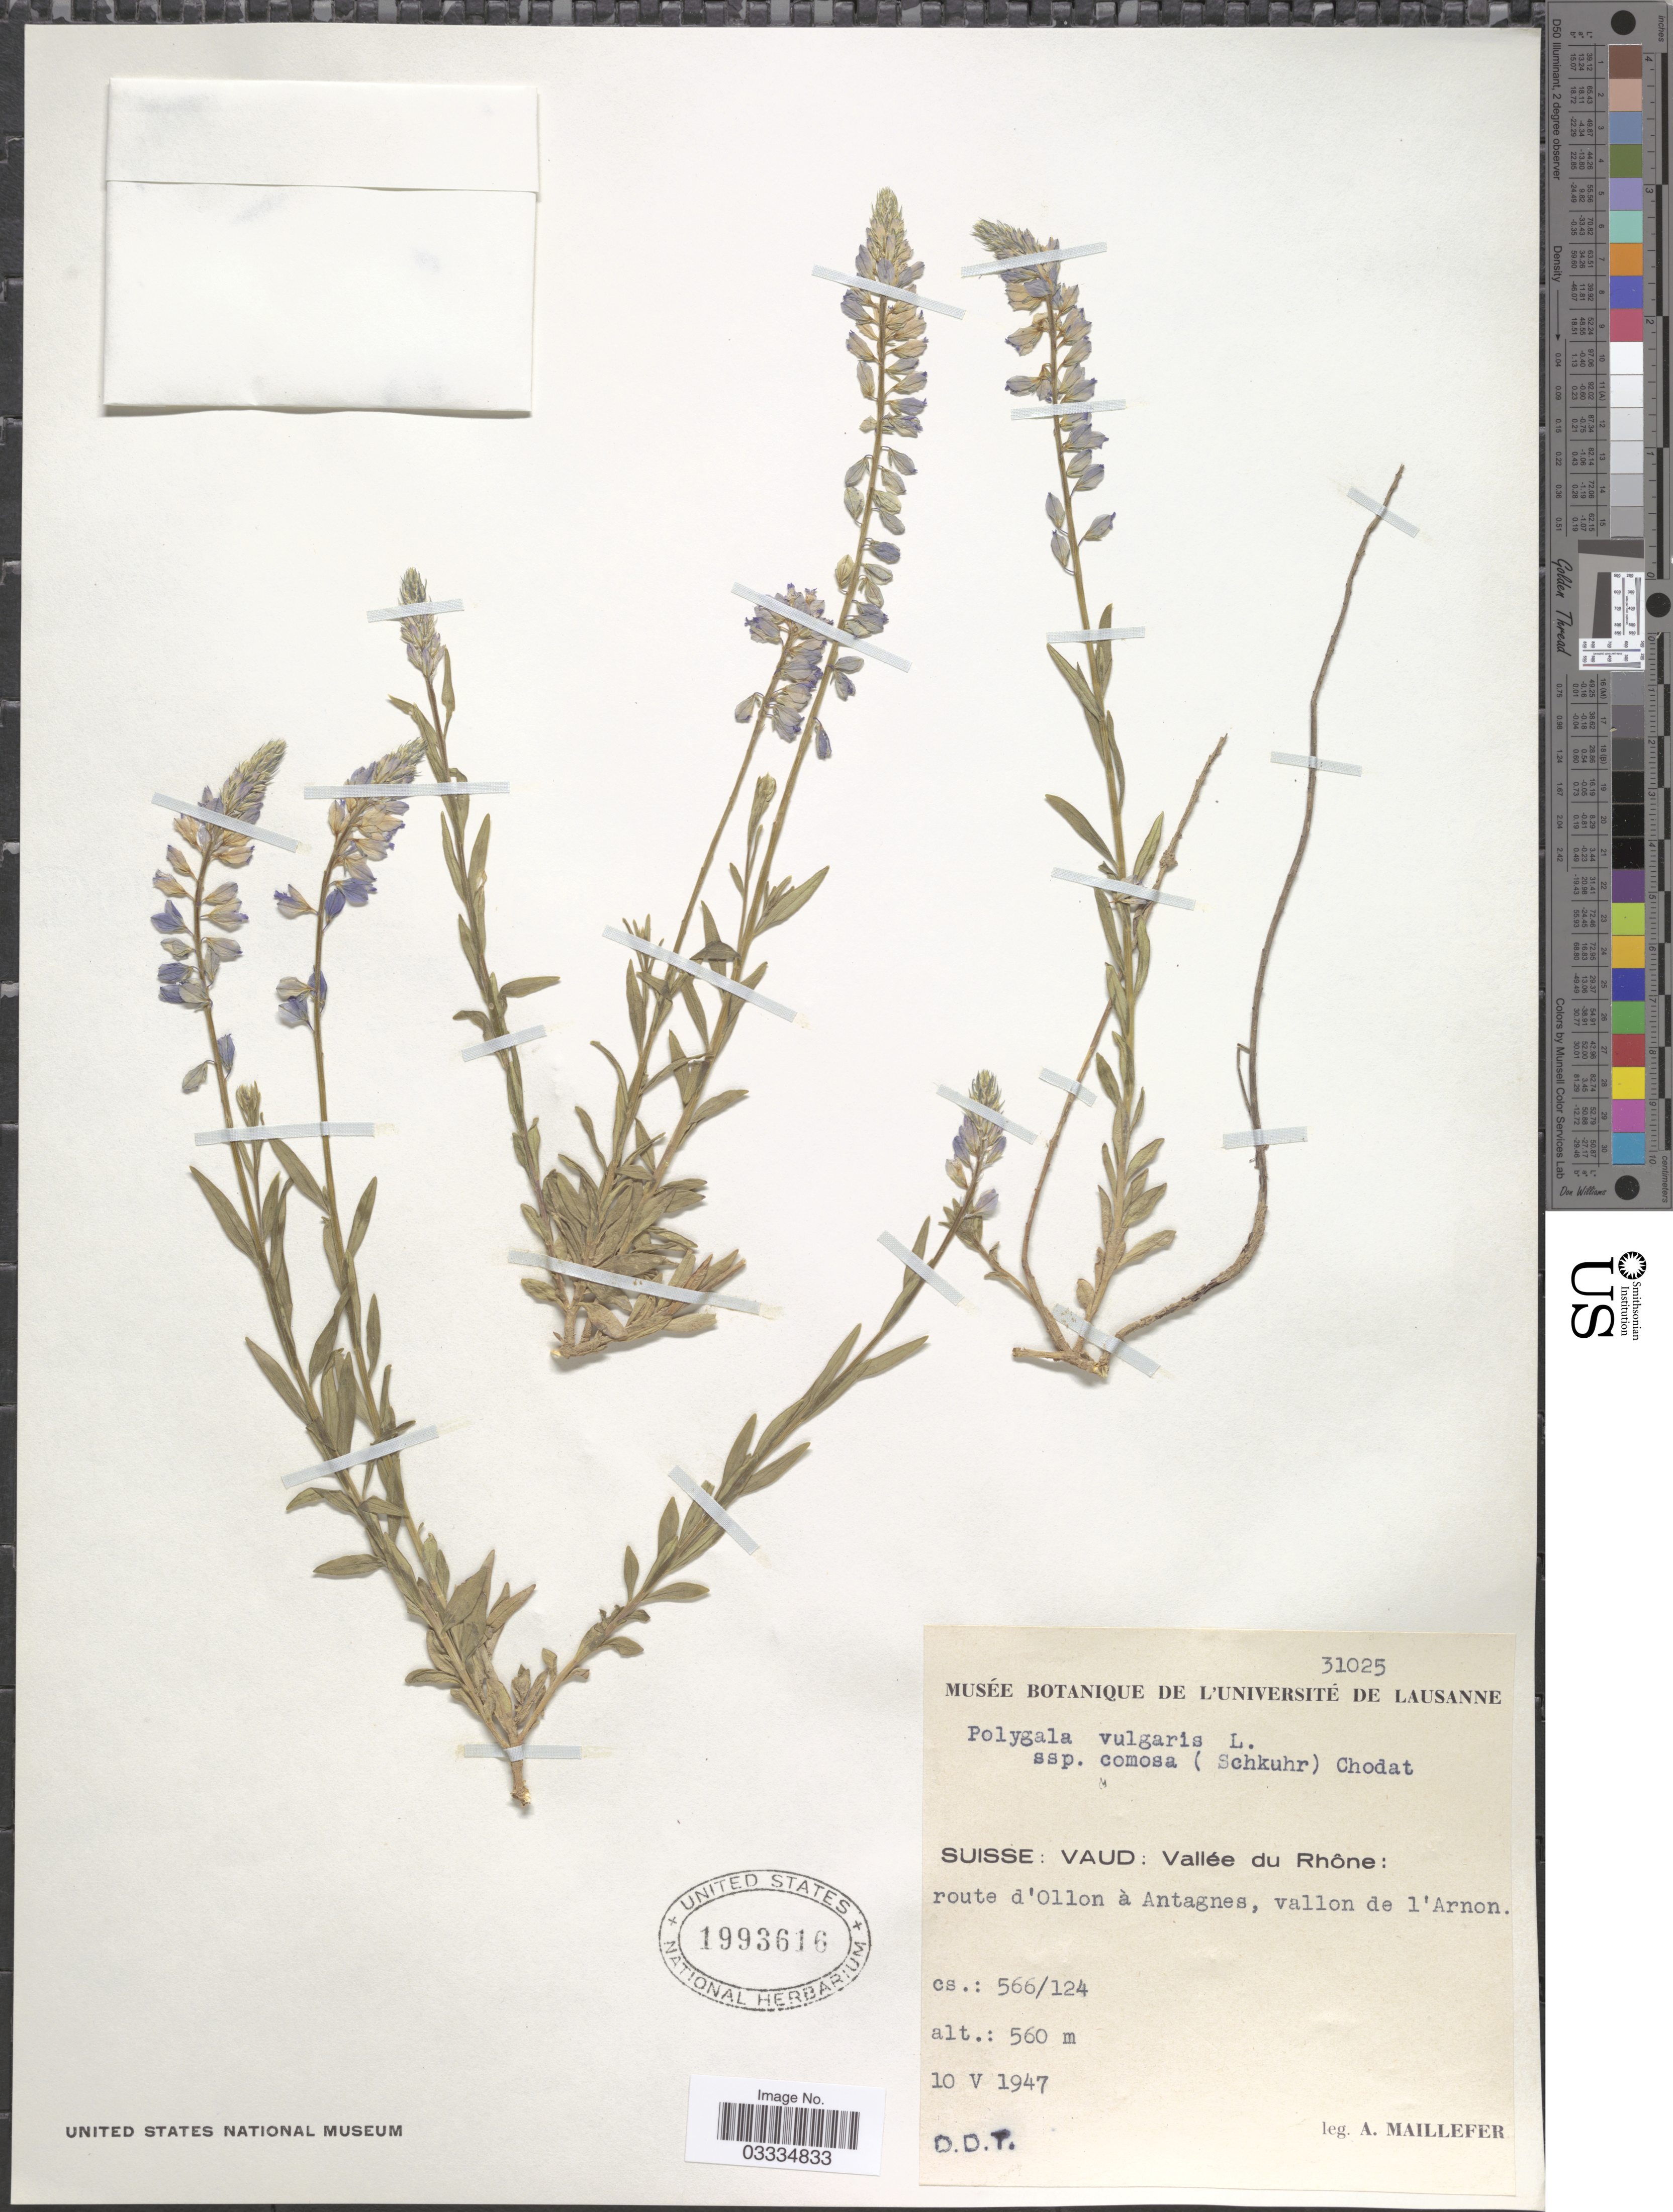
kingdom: Plantae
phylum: Tracheophyta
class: Magnoliopsida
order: Fabales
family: Polygalaceae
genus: Polygala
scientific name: Polygala vulgaris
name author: L.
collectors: A. Maillefer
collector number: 31025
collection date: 1947-05-10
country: Switzerland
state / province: Vaud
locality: Vallée du Rhône: route d'Ollon à Antagnes, vallon de l'Arnon.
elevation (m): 560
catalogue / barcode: US 1993616